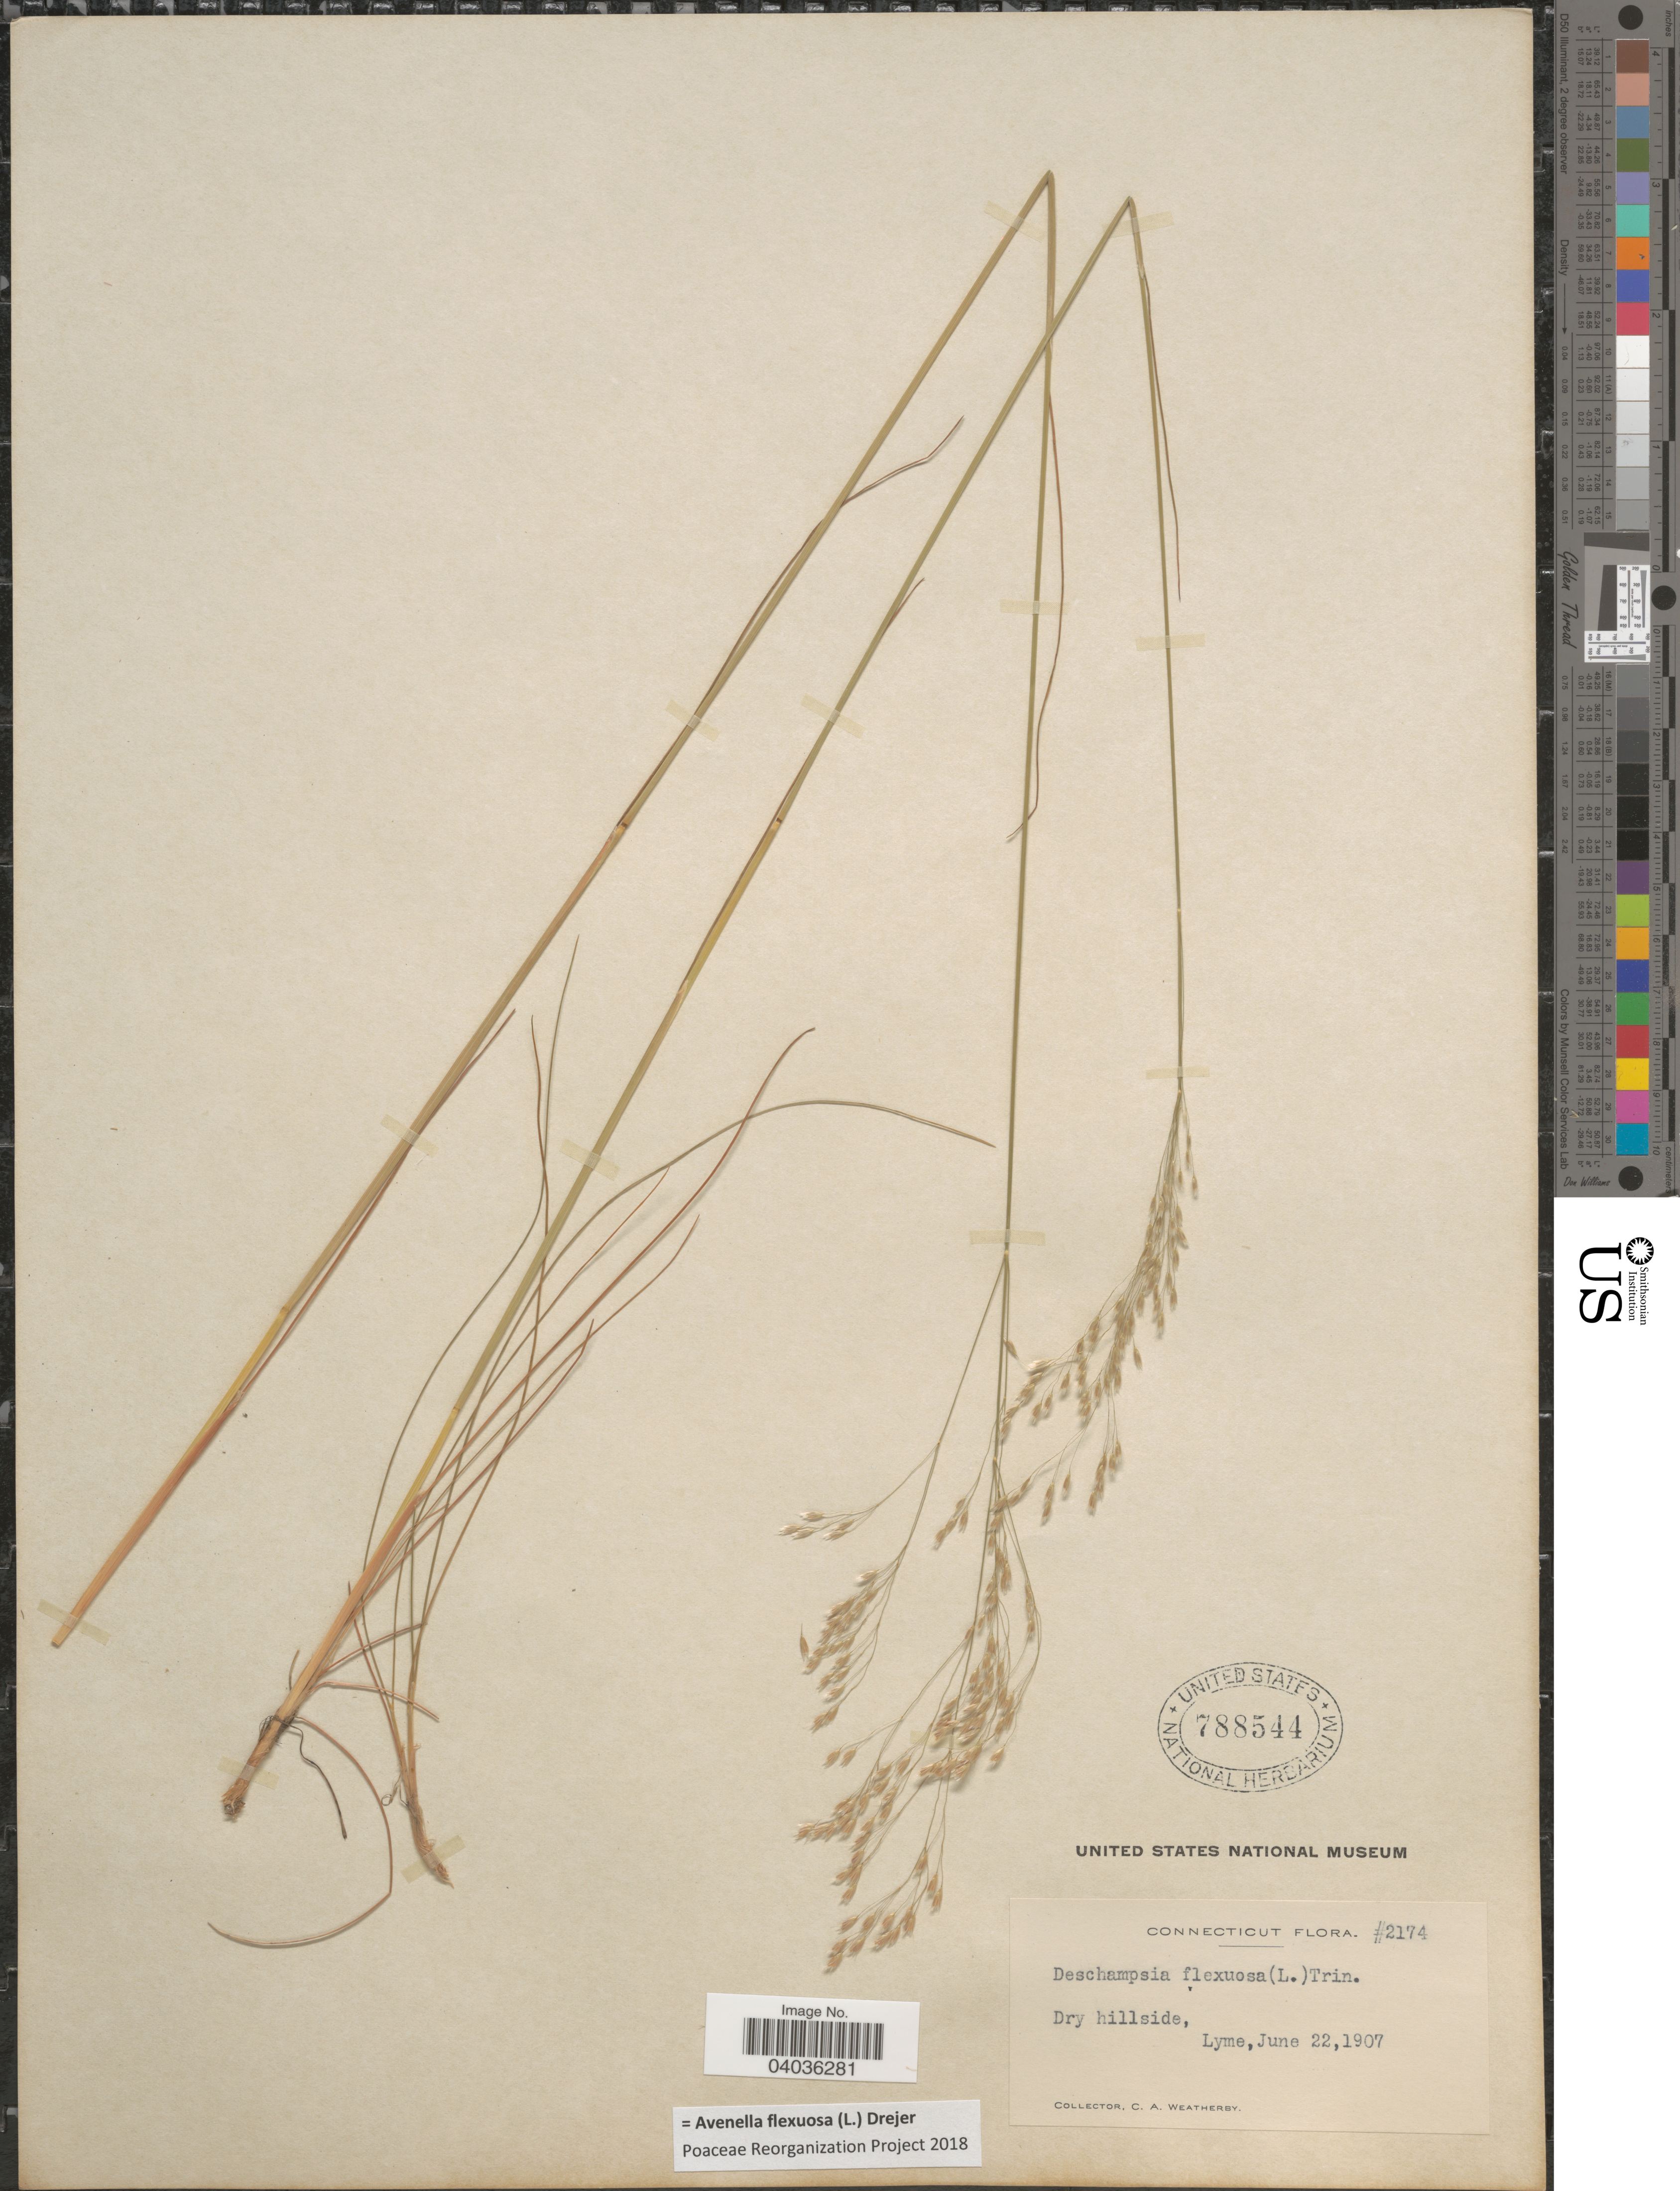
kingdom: Plantae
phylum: Tracheophyta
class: Liliopsida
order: Poales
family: Poaceae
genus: Avenella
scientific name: Avenella flexuosa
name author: (L.) Drejer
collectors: C. A. Weatherby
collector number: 2174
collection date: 1907-06-22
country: United States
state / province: Connecticut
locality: Lyme.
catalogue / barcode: US 788544